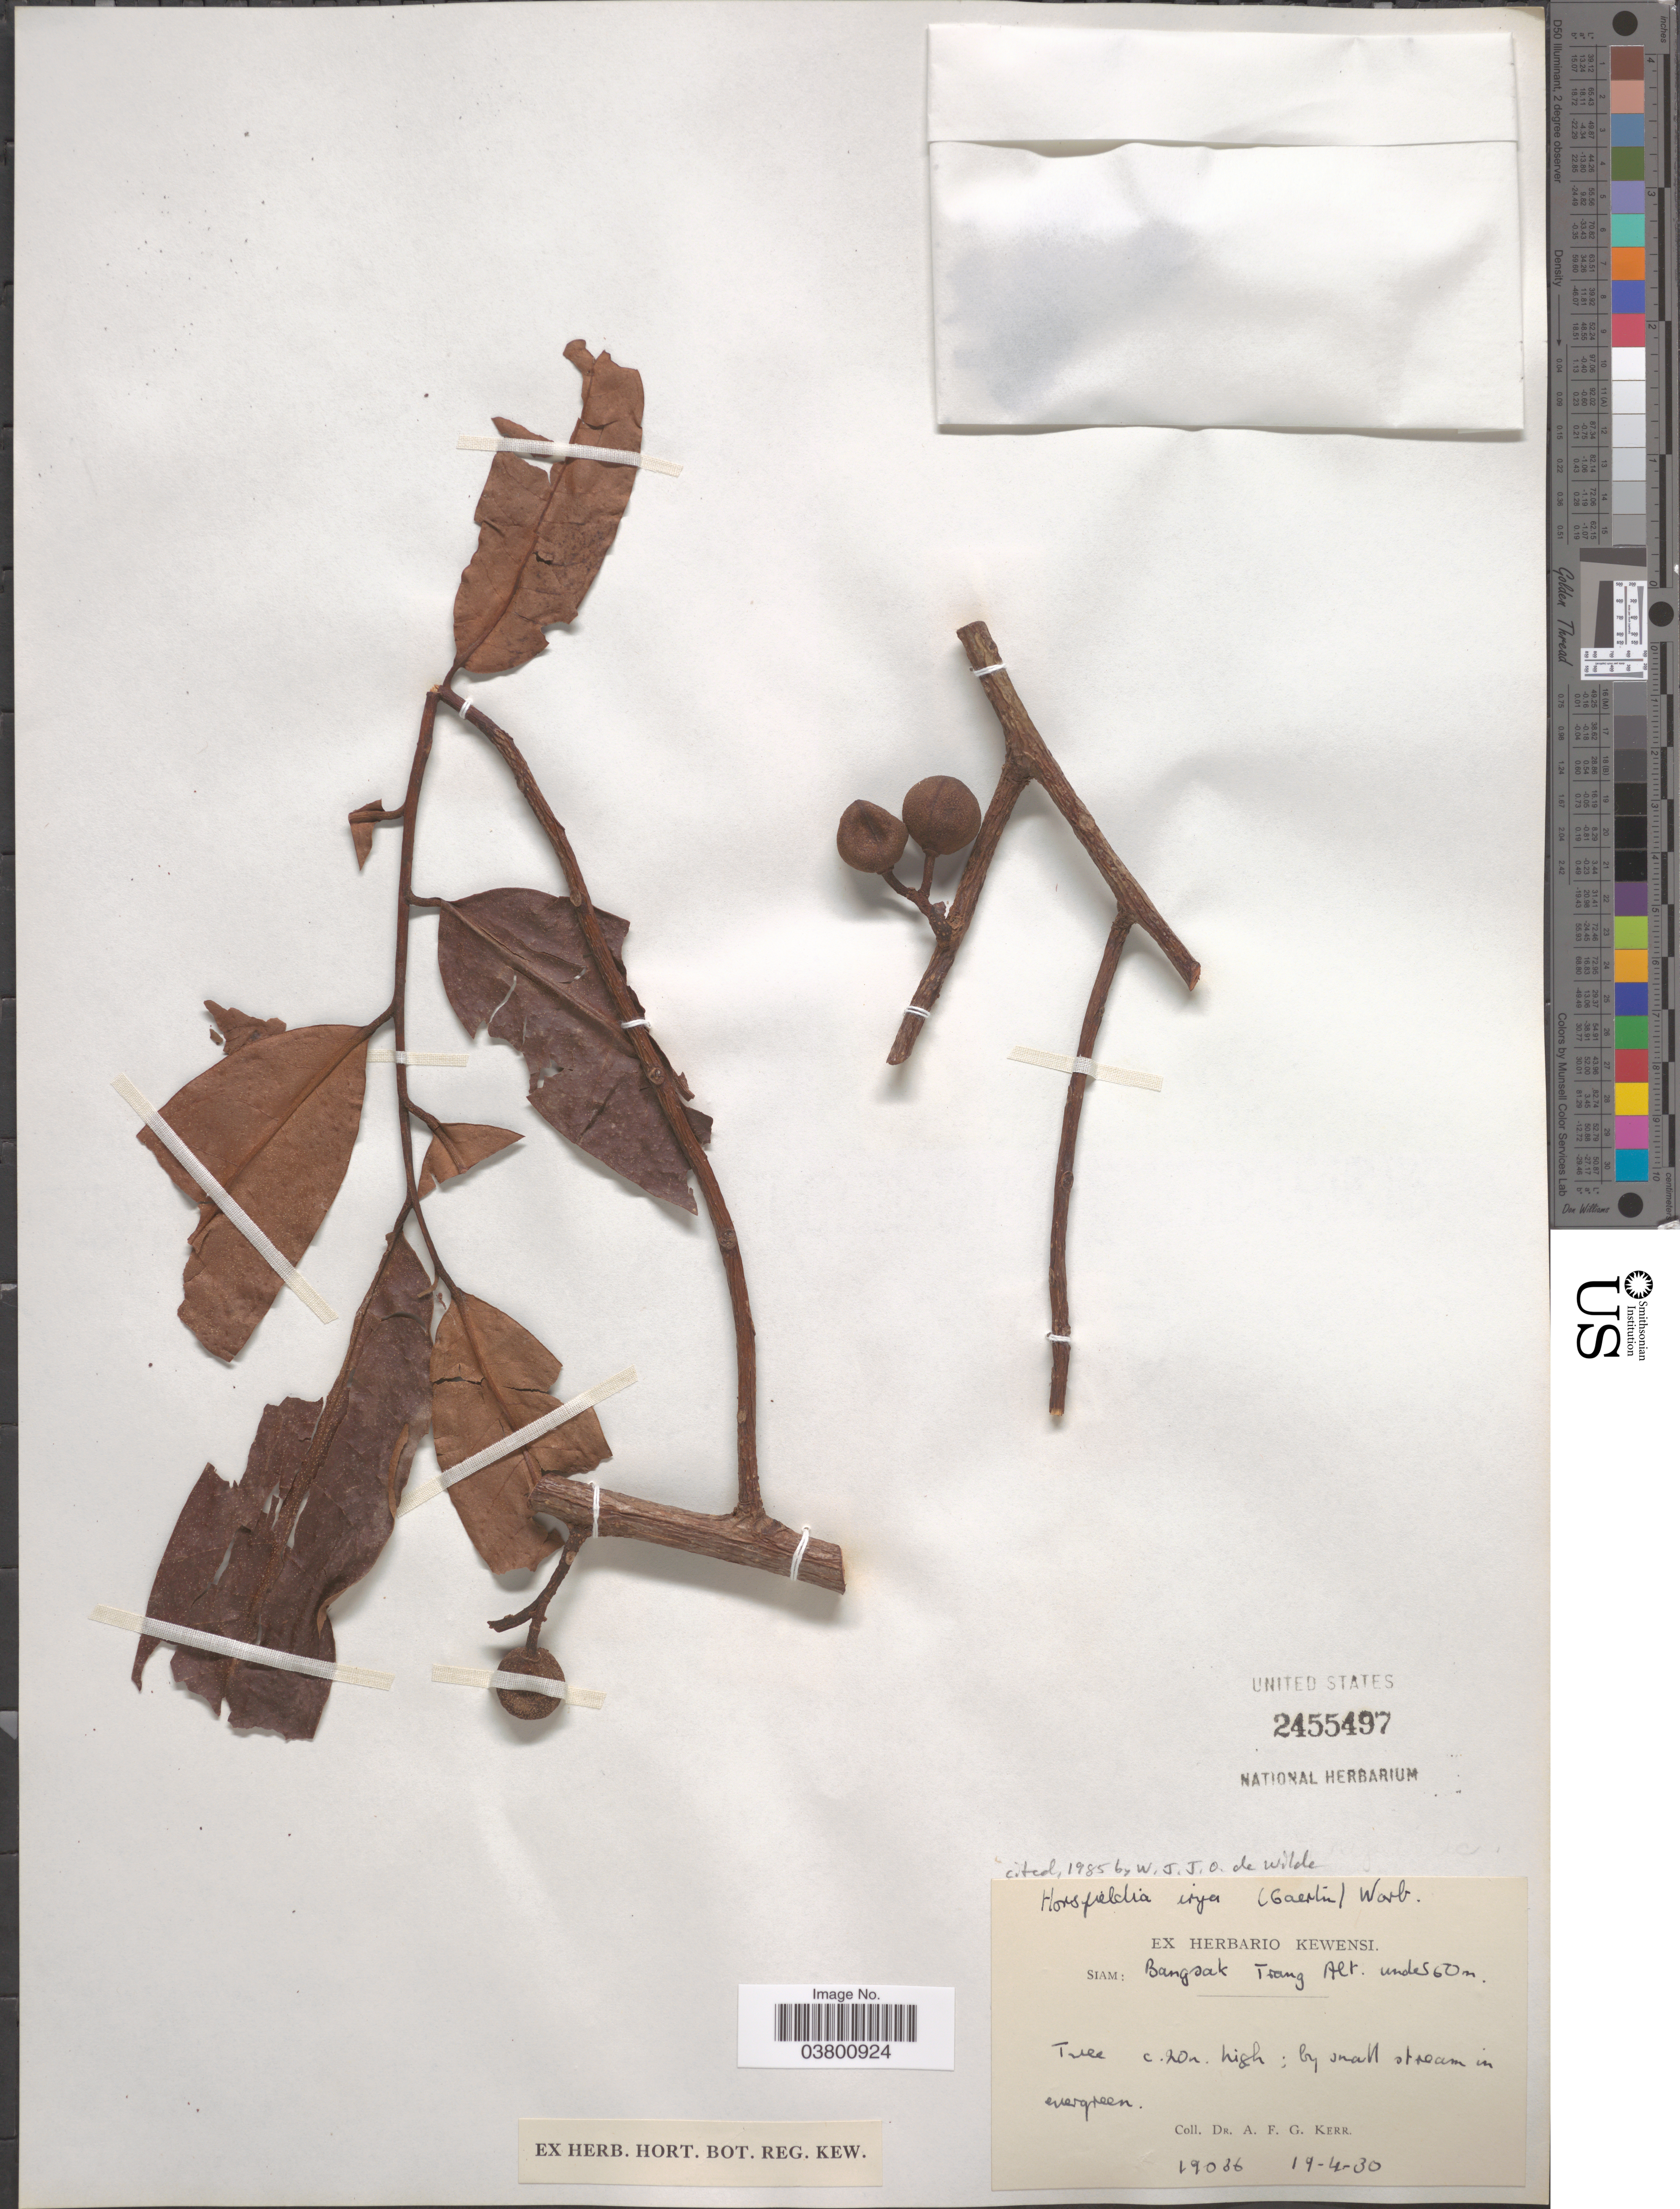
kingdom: Plantae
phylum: Tracheophyta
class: Magnoliopsida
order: Magnoliales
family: Myristicaceae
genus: Horsfieldia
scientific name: Horsfieldia irya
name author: (Gaertn.) Warb.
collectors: A. F. G. Kerr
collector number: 19036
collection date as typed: Transcribed d/m/y: 19/4/30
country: Thailand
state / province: Trang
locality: Siam: Bangsak Trang.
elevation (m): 50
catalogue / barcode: US 2455497